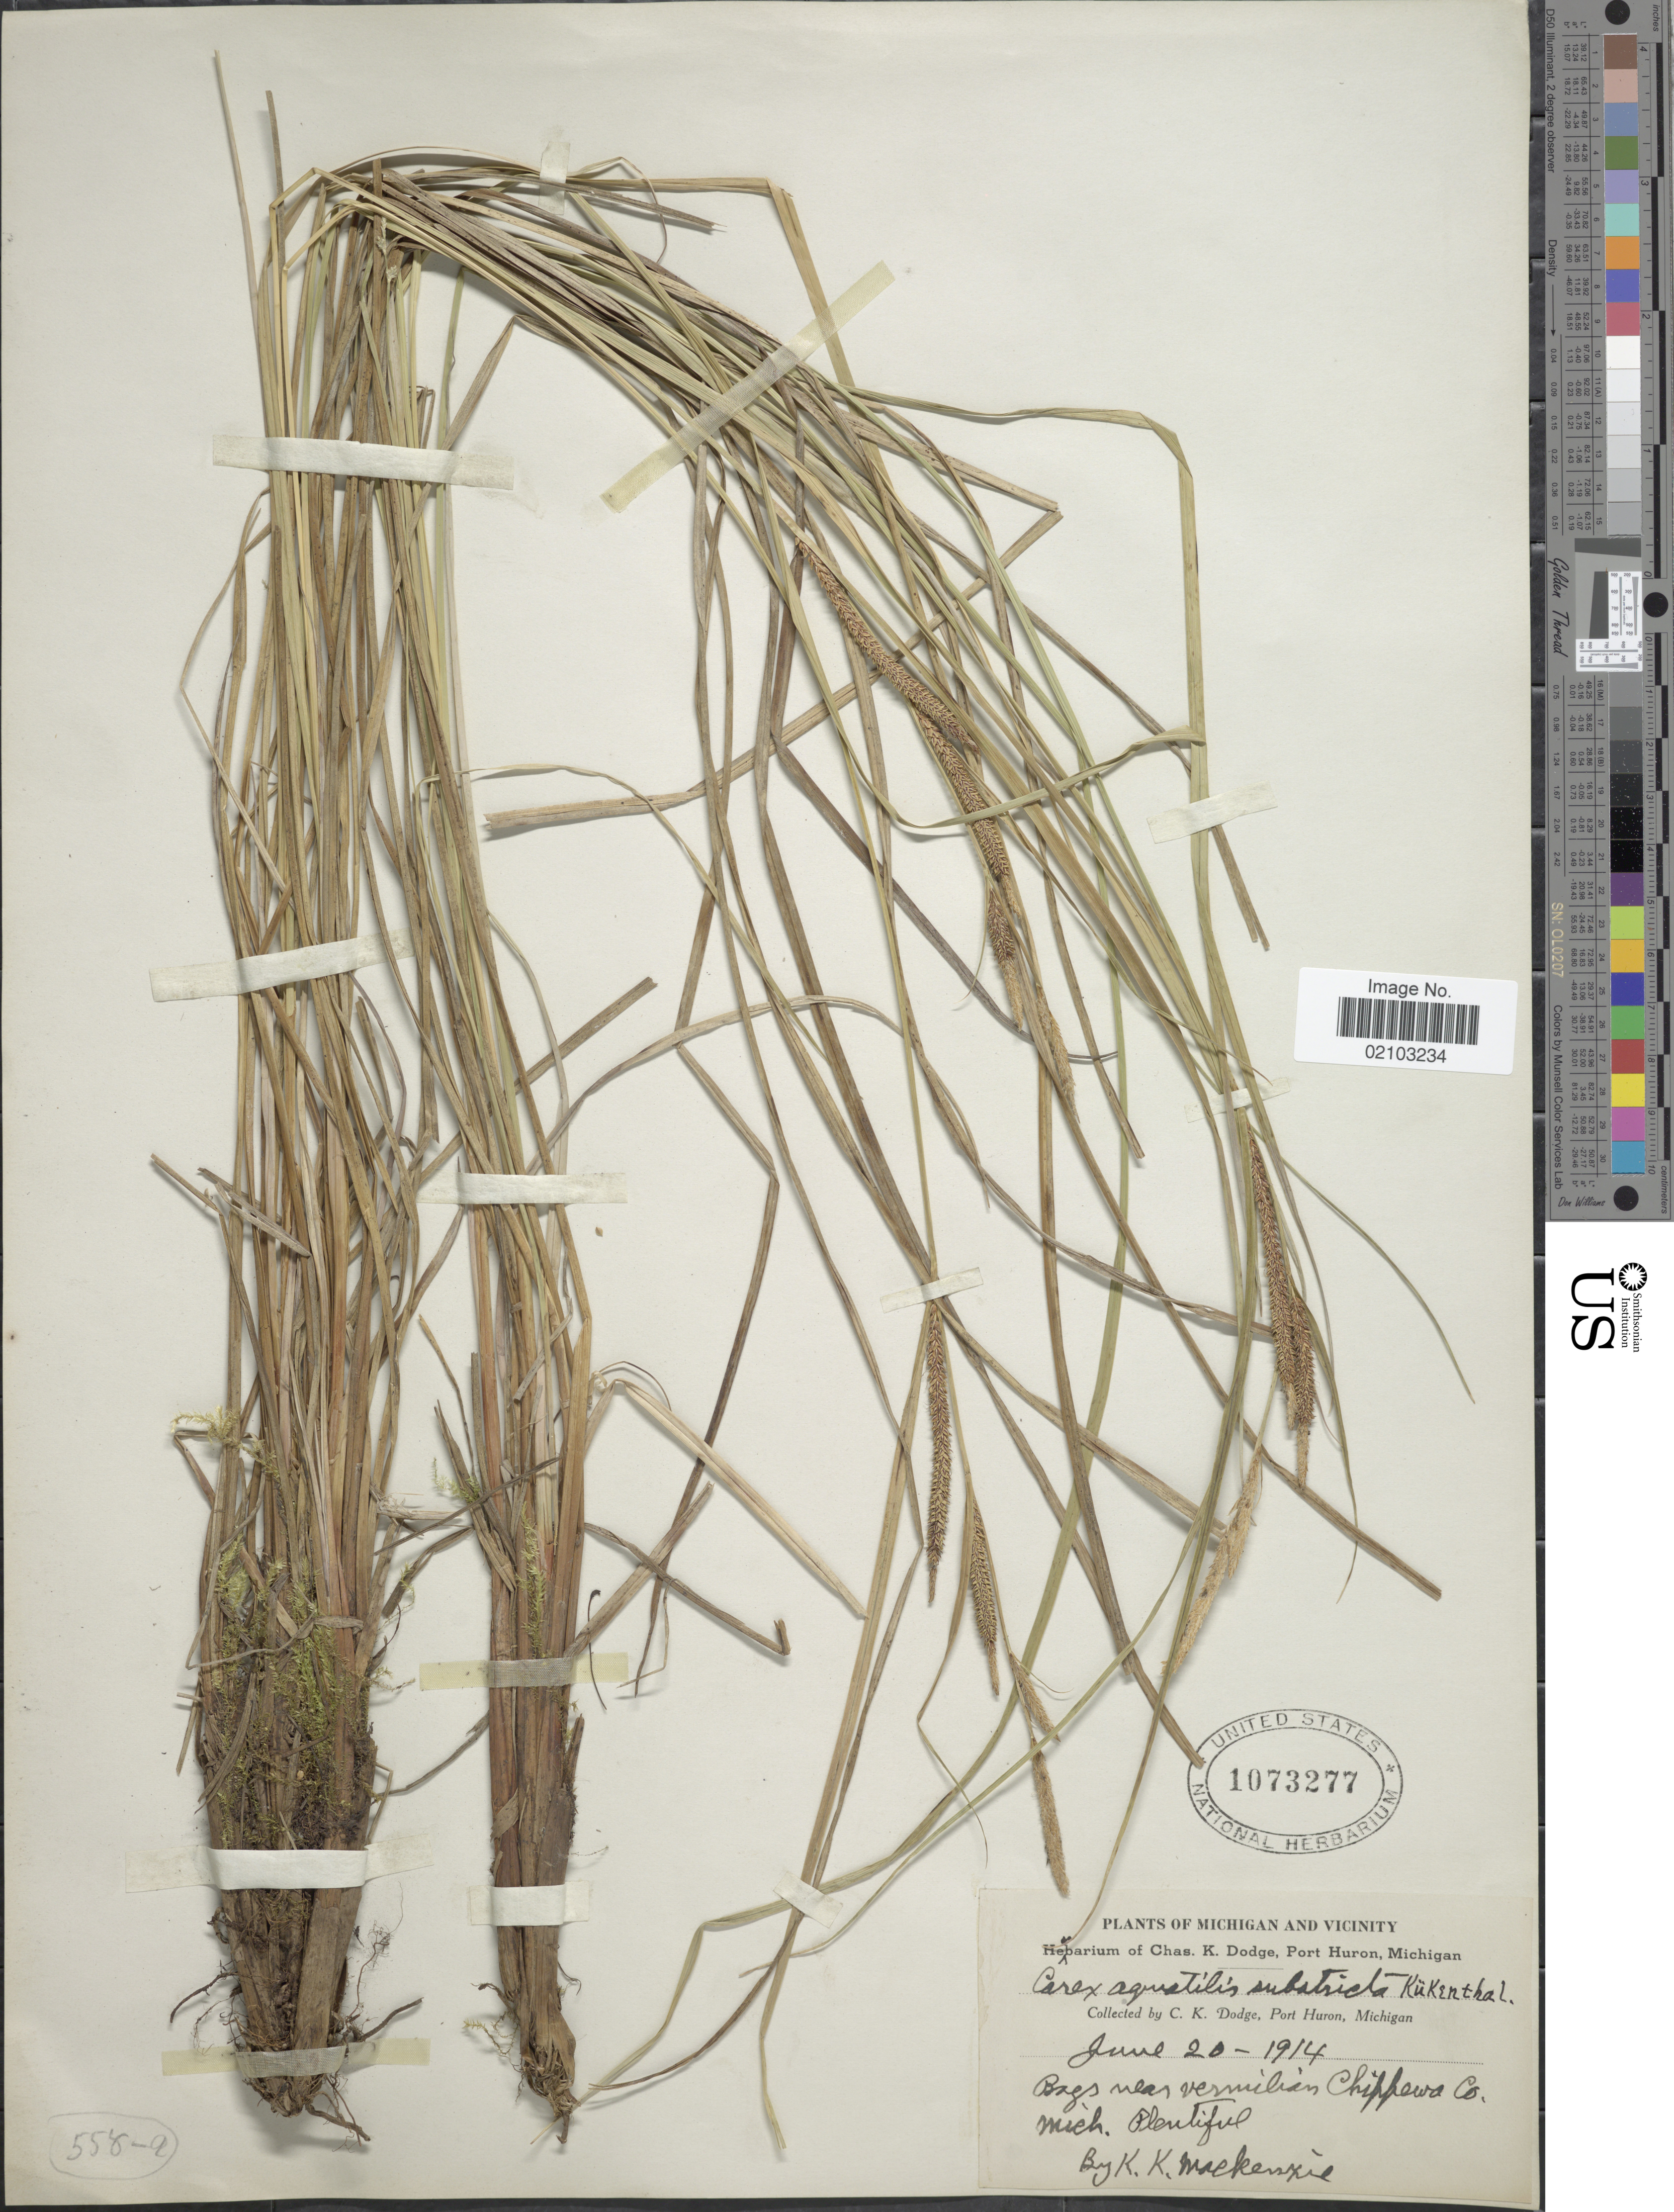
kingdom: Plantae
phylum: Tracheophyta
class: Liliopsida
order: Poales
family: Cyperaceae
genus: Carex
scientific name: Carex aquatilis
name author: Wahlenb.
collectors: K. K. Mackenzie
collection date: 1914-06-20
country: United States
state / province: Michigan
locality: Michigan and vicinity. Bogs near vermilion Chippewa Co. Mich.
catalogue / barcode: US 1073277